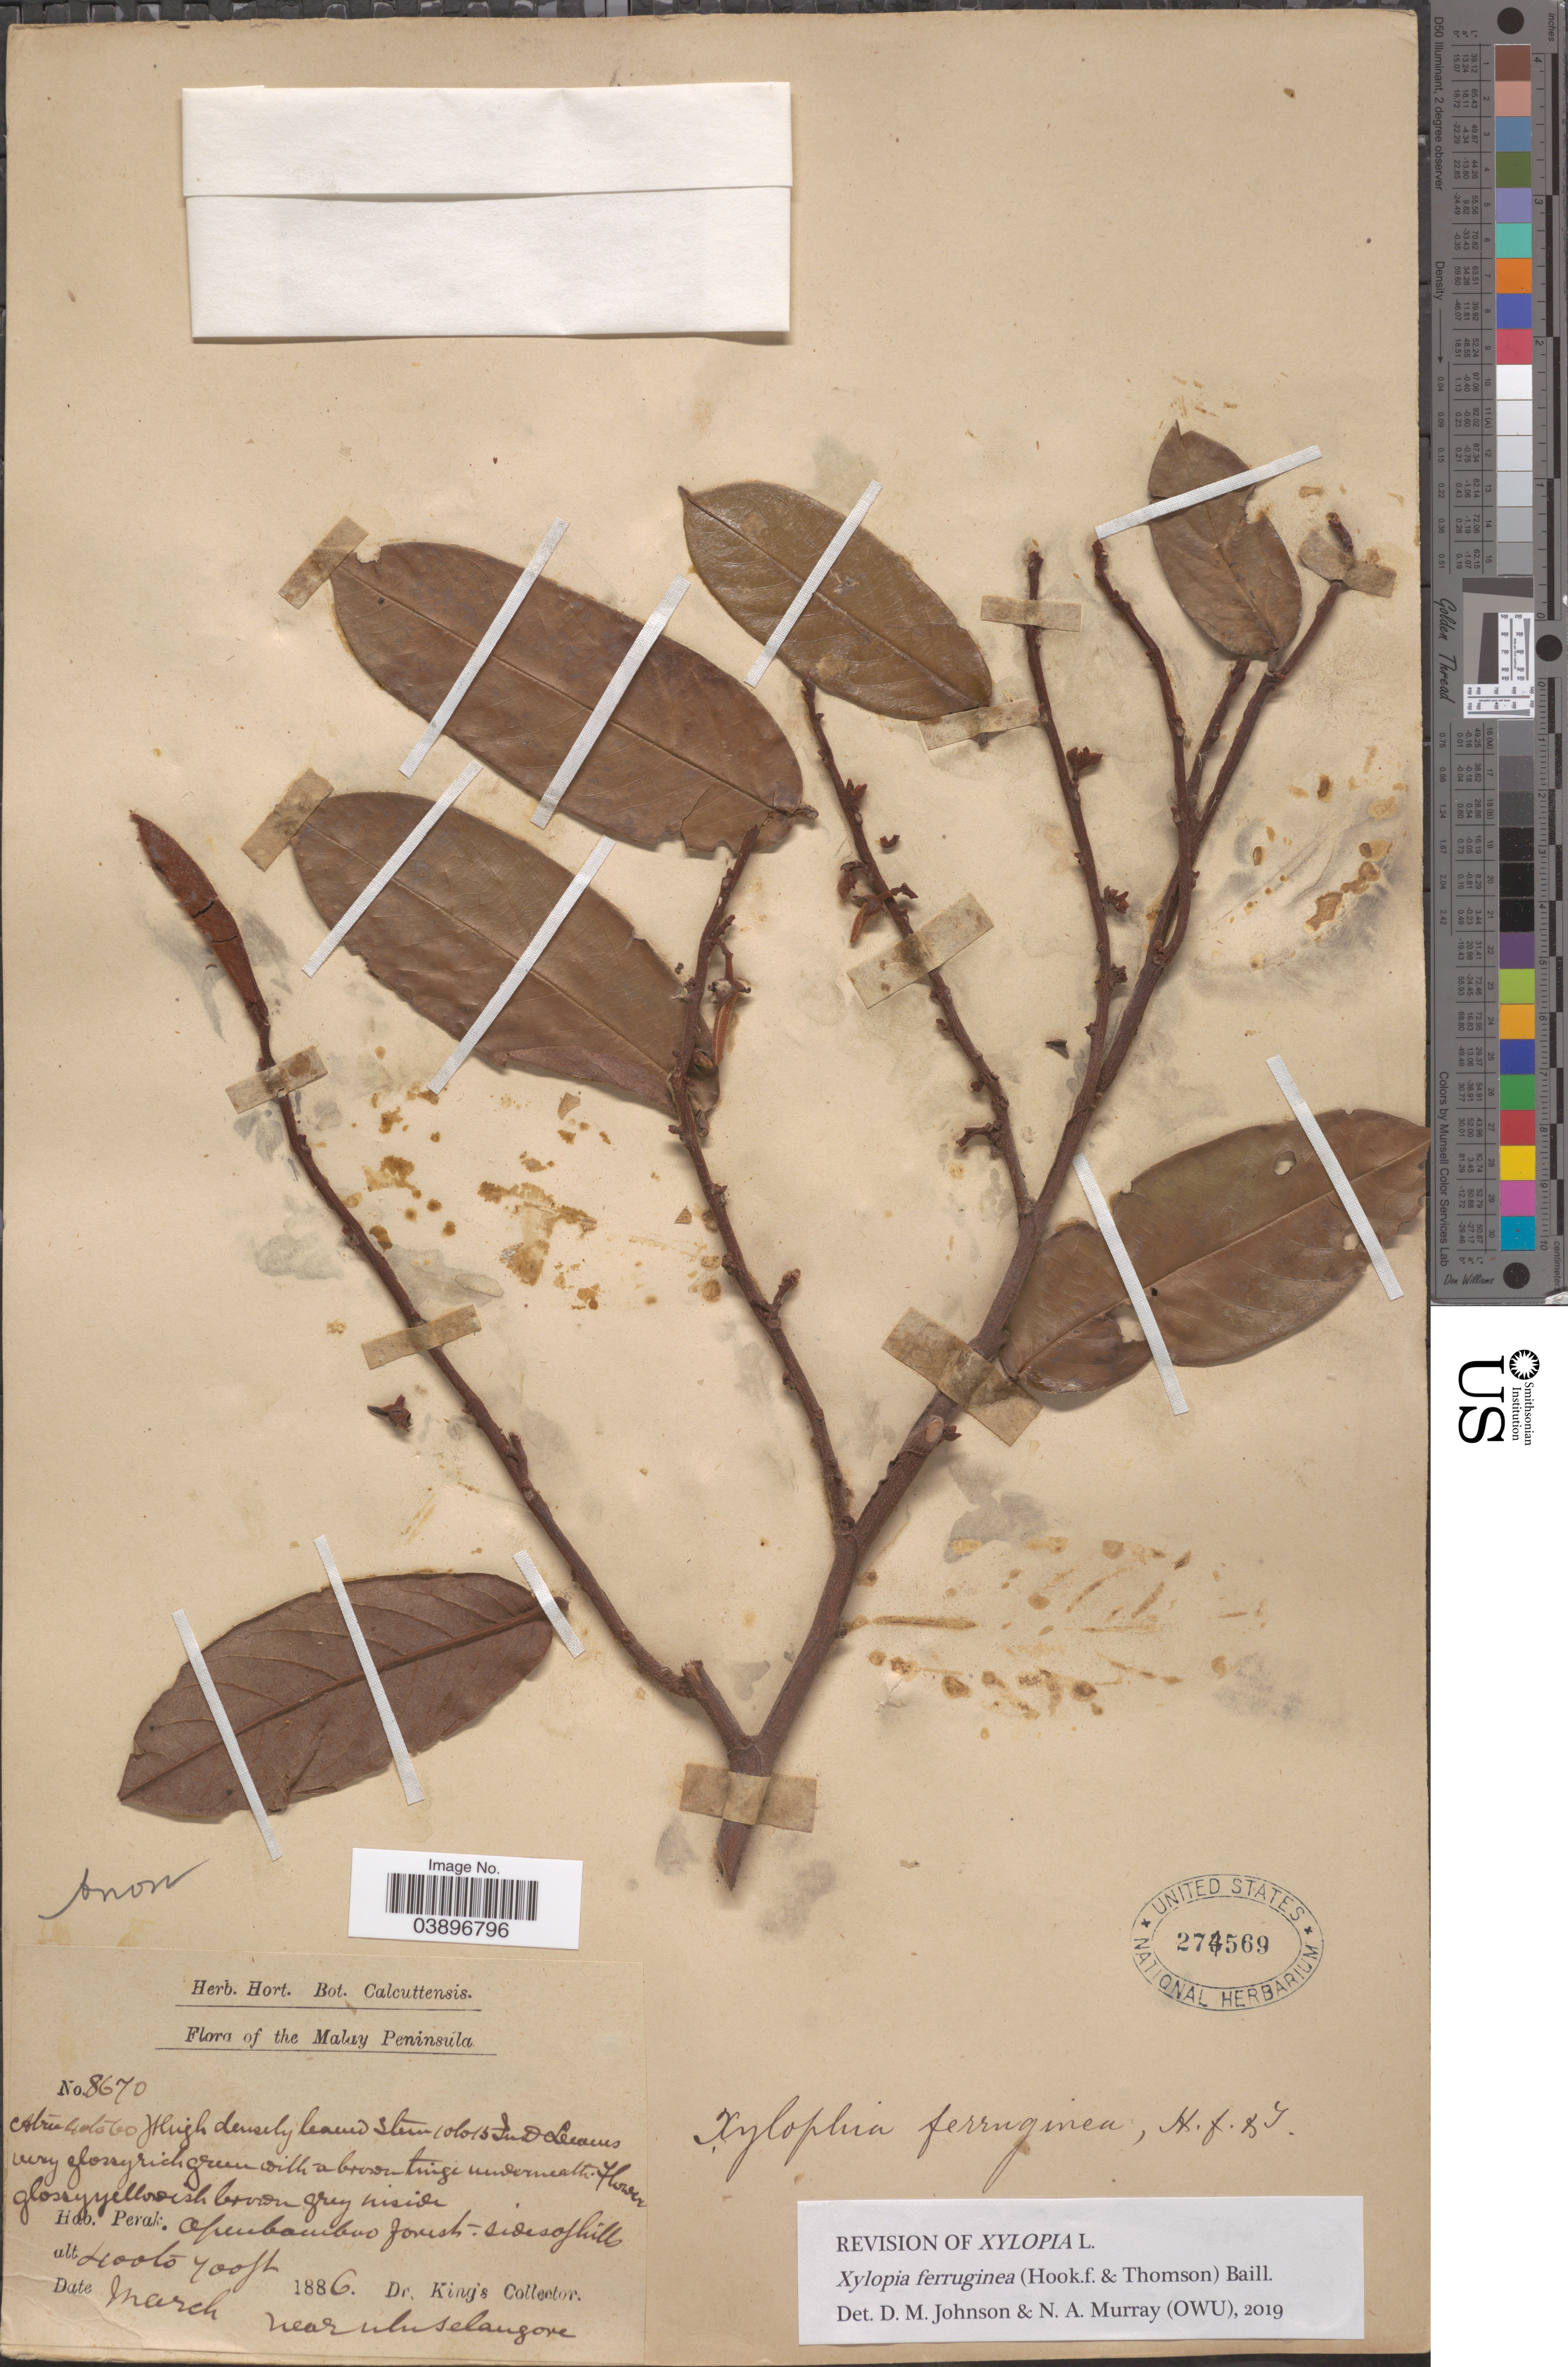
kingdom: Plantae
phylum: Tracheophyta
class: Magnoliopsida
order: Magnoliales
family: Annonaceae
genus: Xylopia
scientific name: Xylopia ferruginea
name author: (Hook. f. & Thomson) Baill.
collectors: Dr. King's collector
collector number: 8670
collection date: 1886-03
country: Malaysia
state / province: Perak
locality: The Malay Peninsula.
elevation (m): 122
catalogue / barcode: US 274569